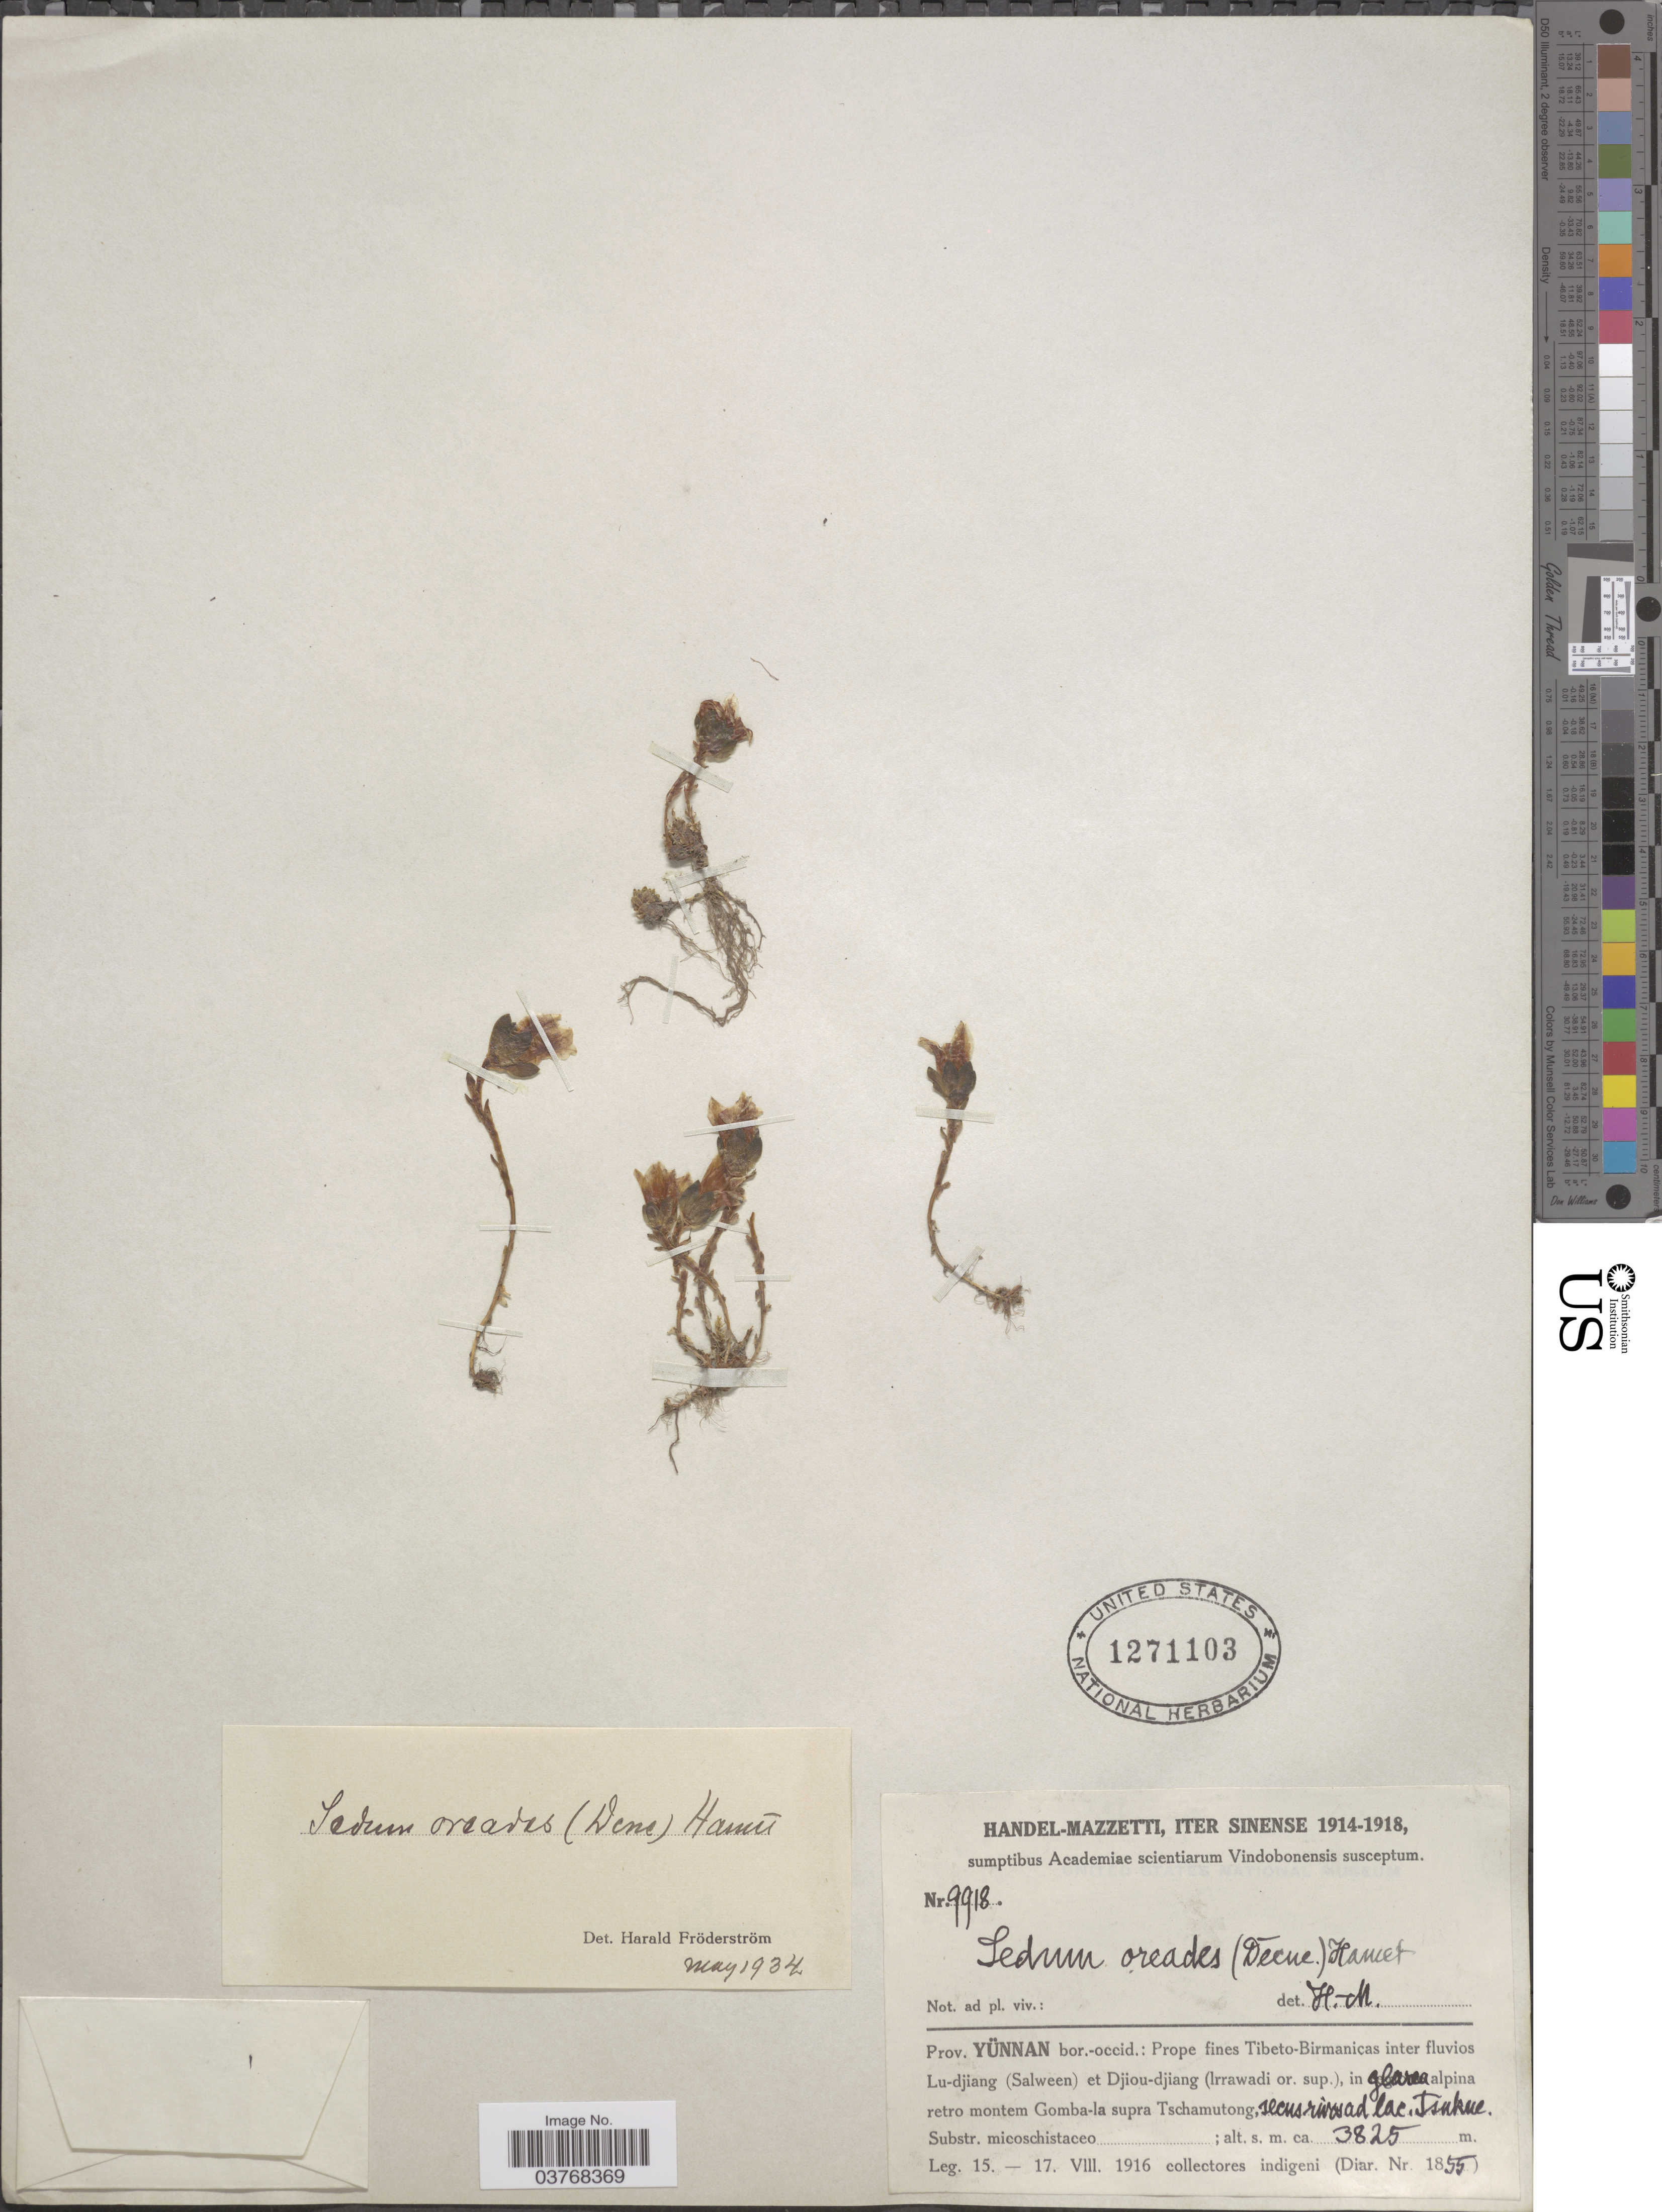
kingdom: Plantae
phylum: Tracheophyta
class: Magnoliopsida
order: Saxifragales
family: Crassulaceae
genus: Sedum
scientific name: Sedum oreades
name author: Raym.-Hamet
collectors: H. Handel-Mazzetti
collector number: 9918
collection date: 1916-08-15/1916-08-17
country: China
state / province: Yunnan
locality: Iter Sinense. Prov. Yünnan bor.-occid.: Prope fines Tibeto-Birmanicas inter fluvios Lu-djiang (Salween) et Djiou-djiang (Irrawadi or. sup.), in Glarea [interpreted] alpina retro montem Gomba-la supra Tschamutong, secus [interpreted] rivosad [interpreted] lac. [interpreted] Tsukue [interpreted].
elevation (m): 3825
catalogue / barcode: US 1271103